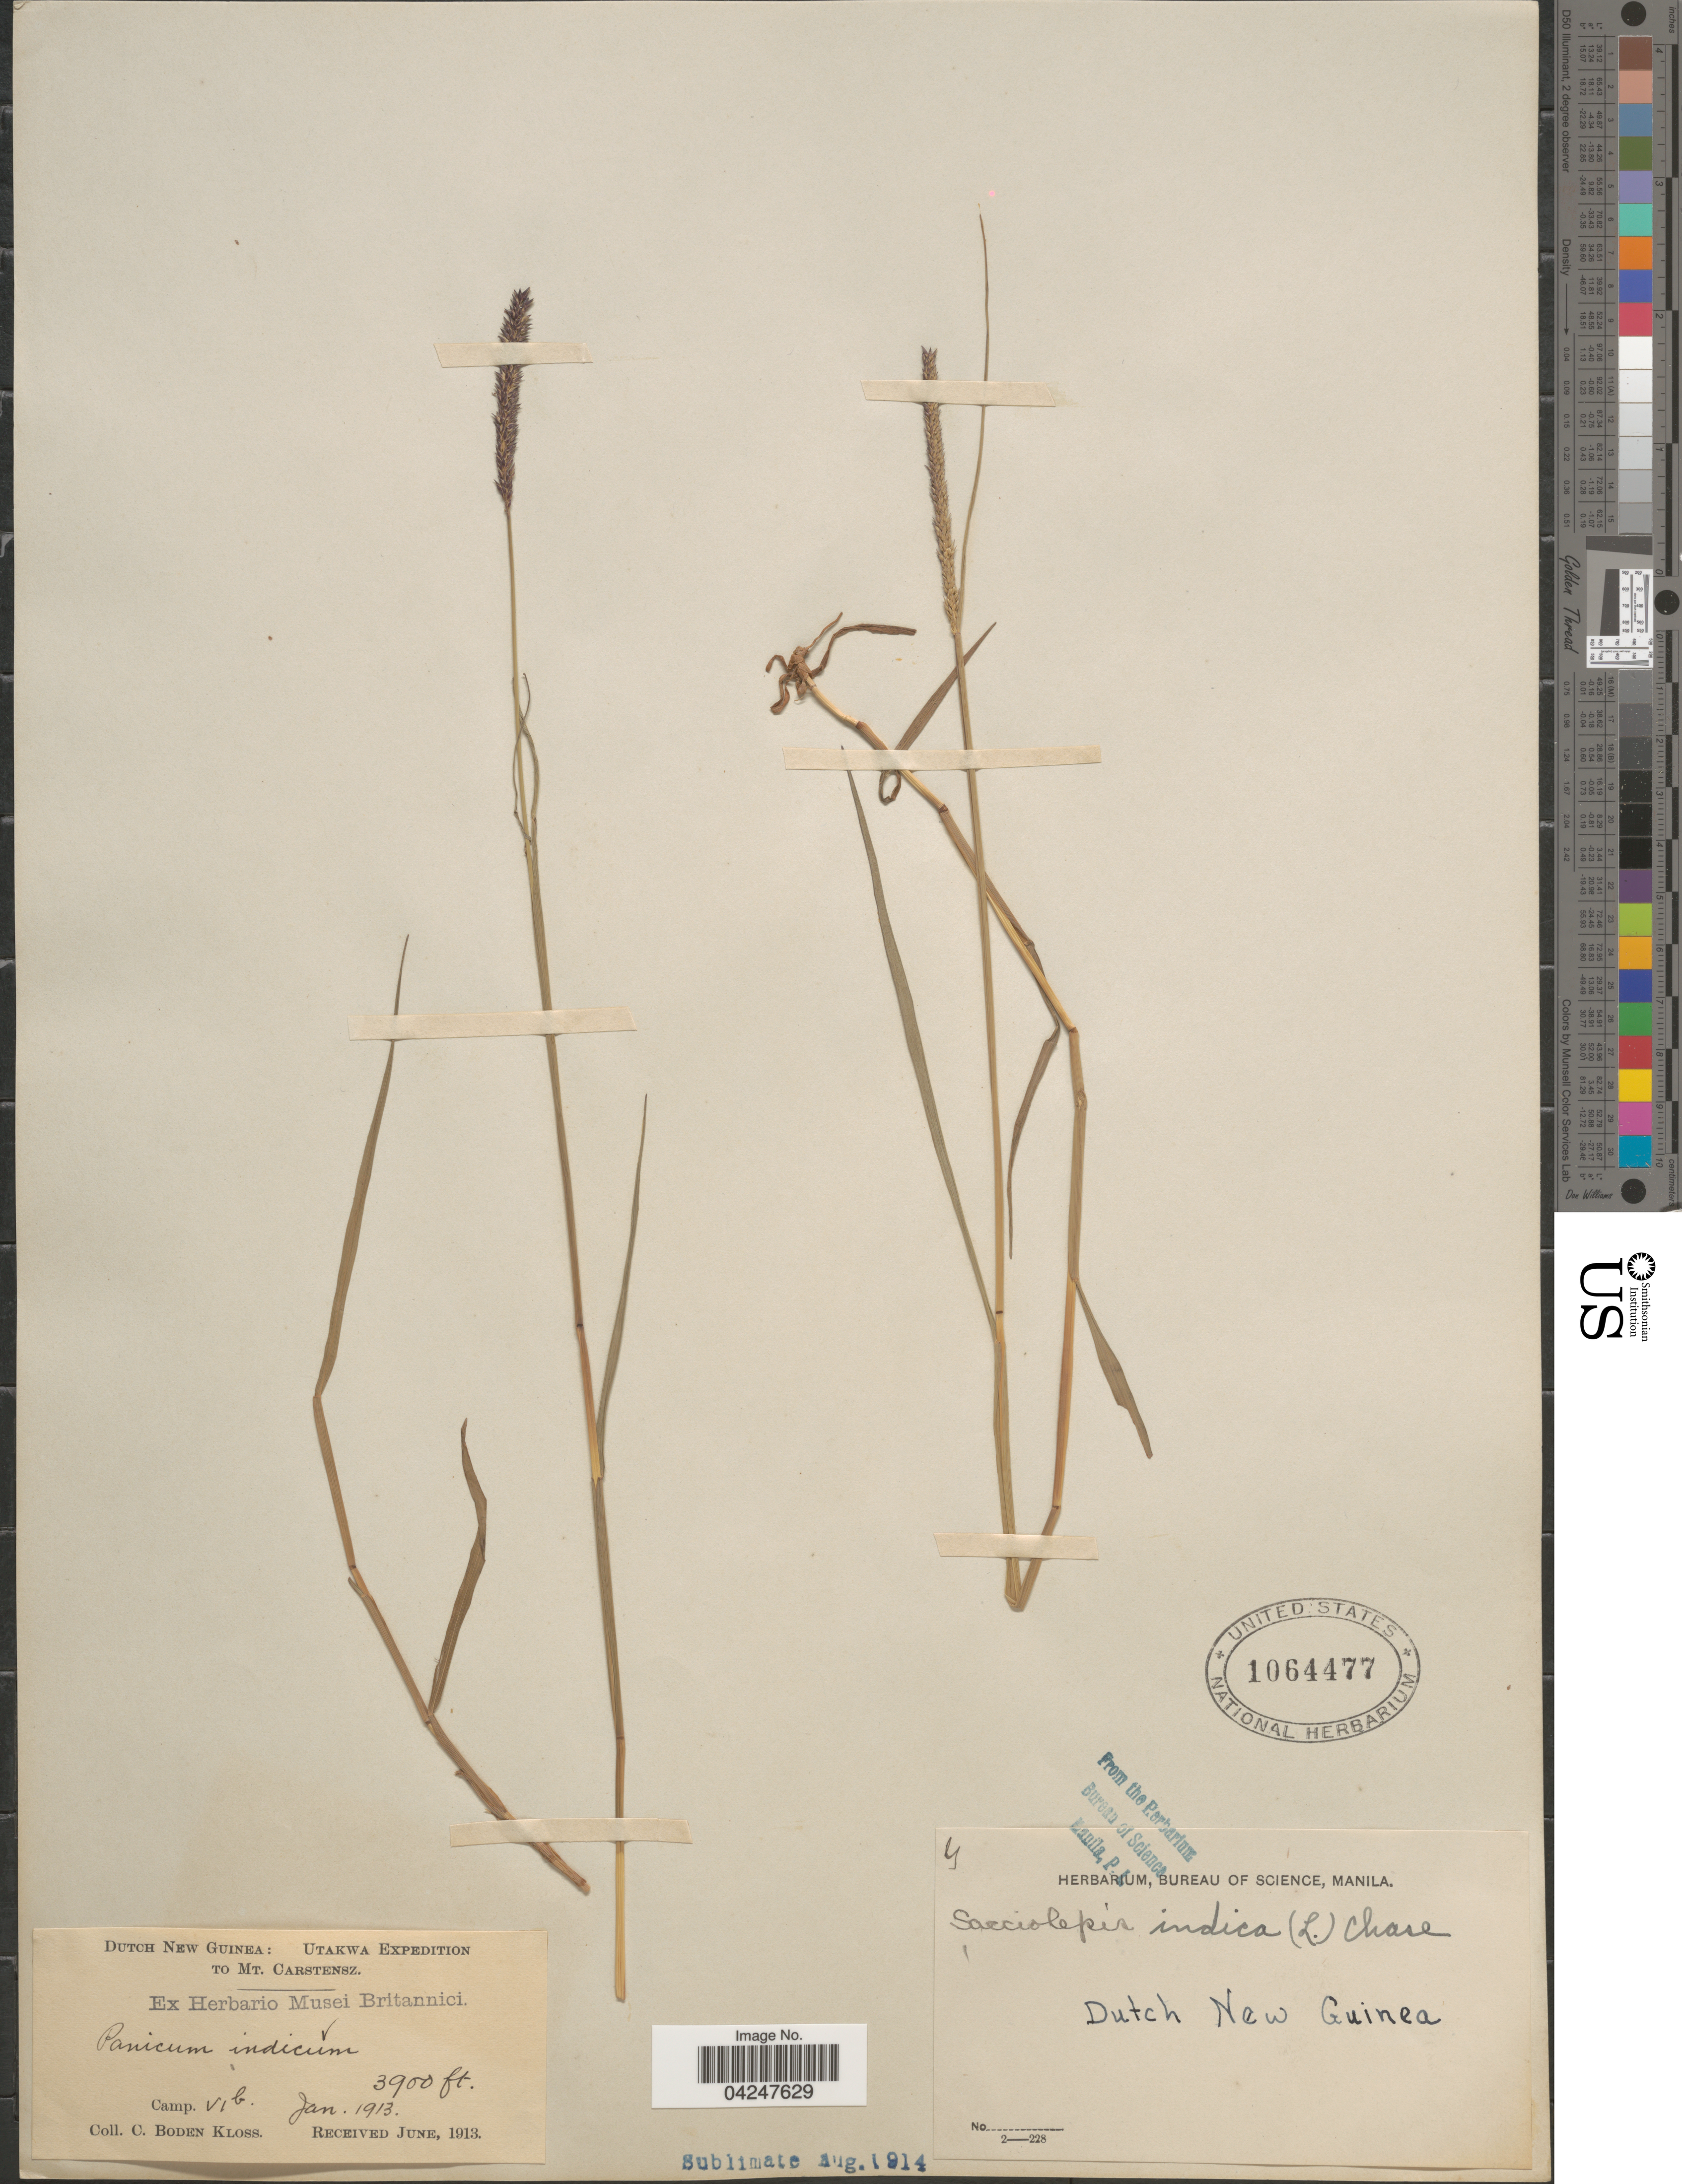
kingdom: Plantae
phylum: Tracheophyta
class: Liliopsida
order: Poales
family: Poaceae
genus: Sacciolepis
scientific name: Sacciolepis indica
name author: (L.) Chase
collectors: C. Kloss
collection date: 1913-01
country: Indonesia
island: New Guinea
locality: Dutch New Guinea: Utakwa Expedition to Mt. Carstensz. Camp. VIb.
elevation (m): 1189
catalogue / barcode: US 1064477